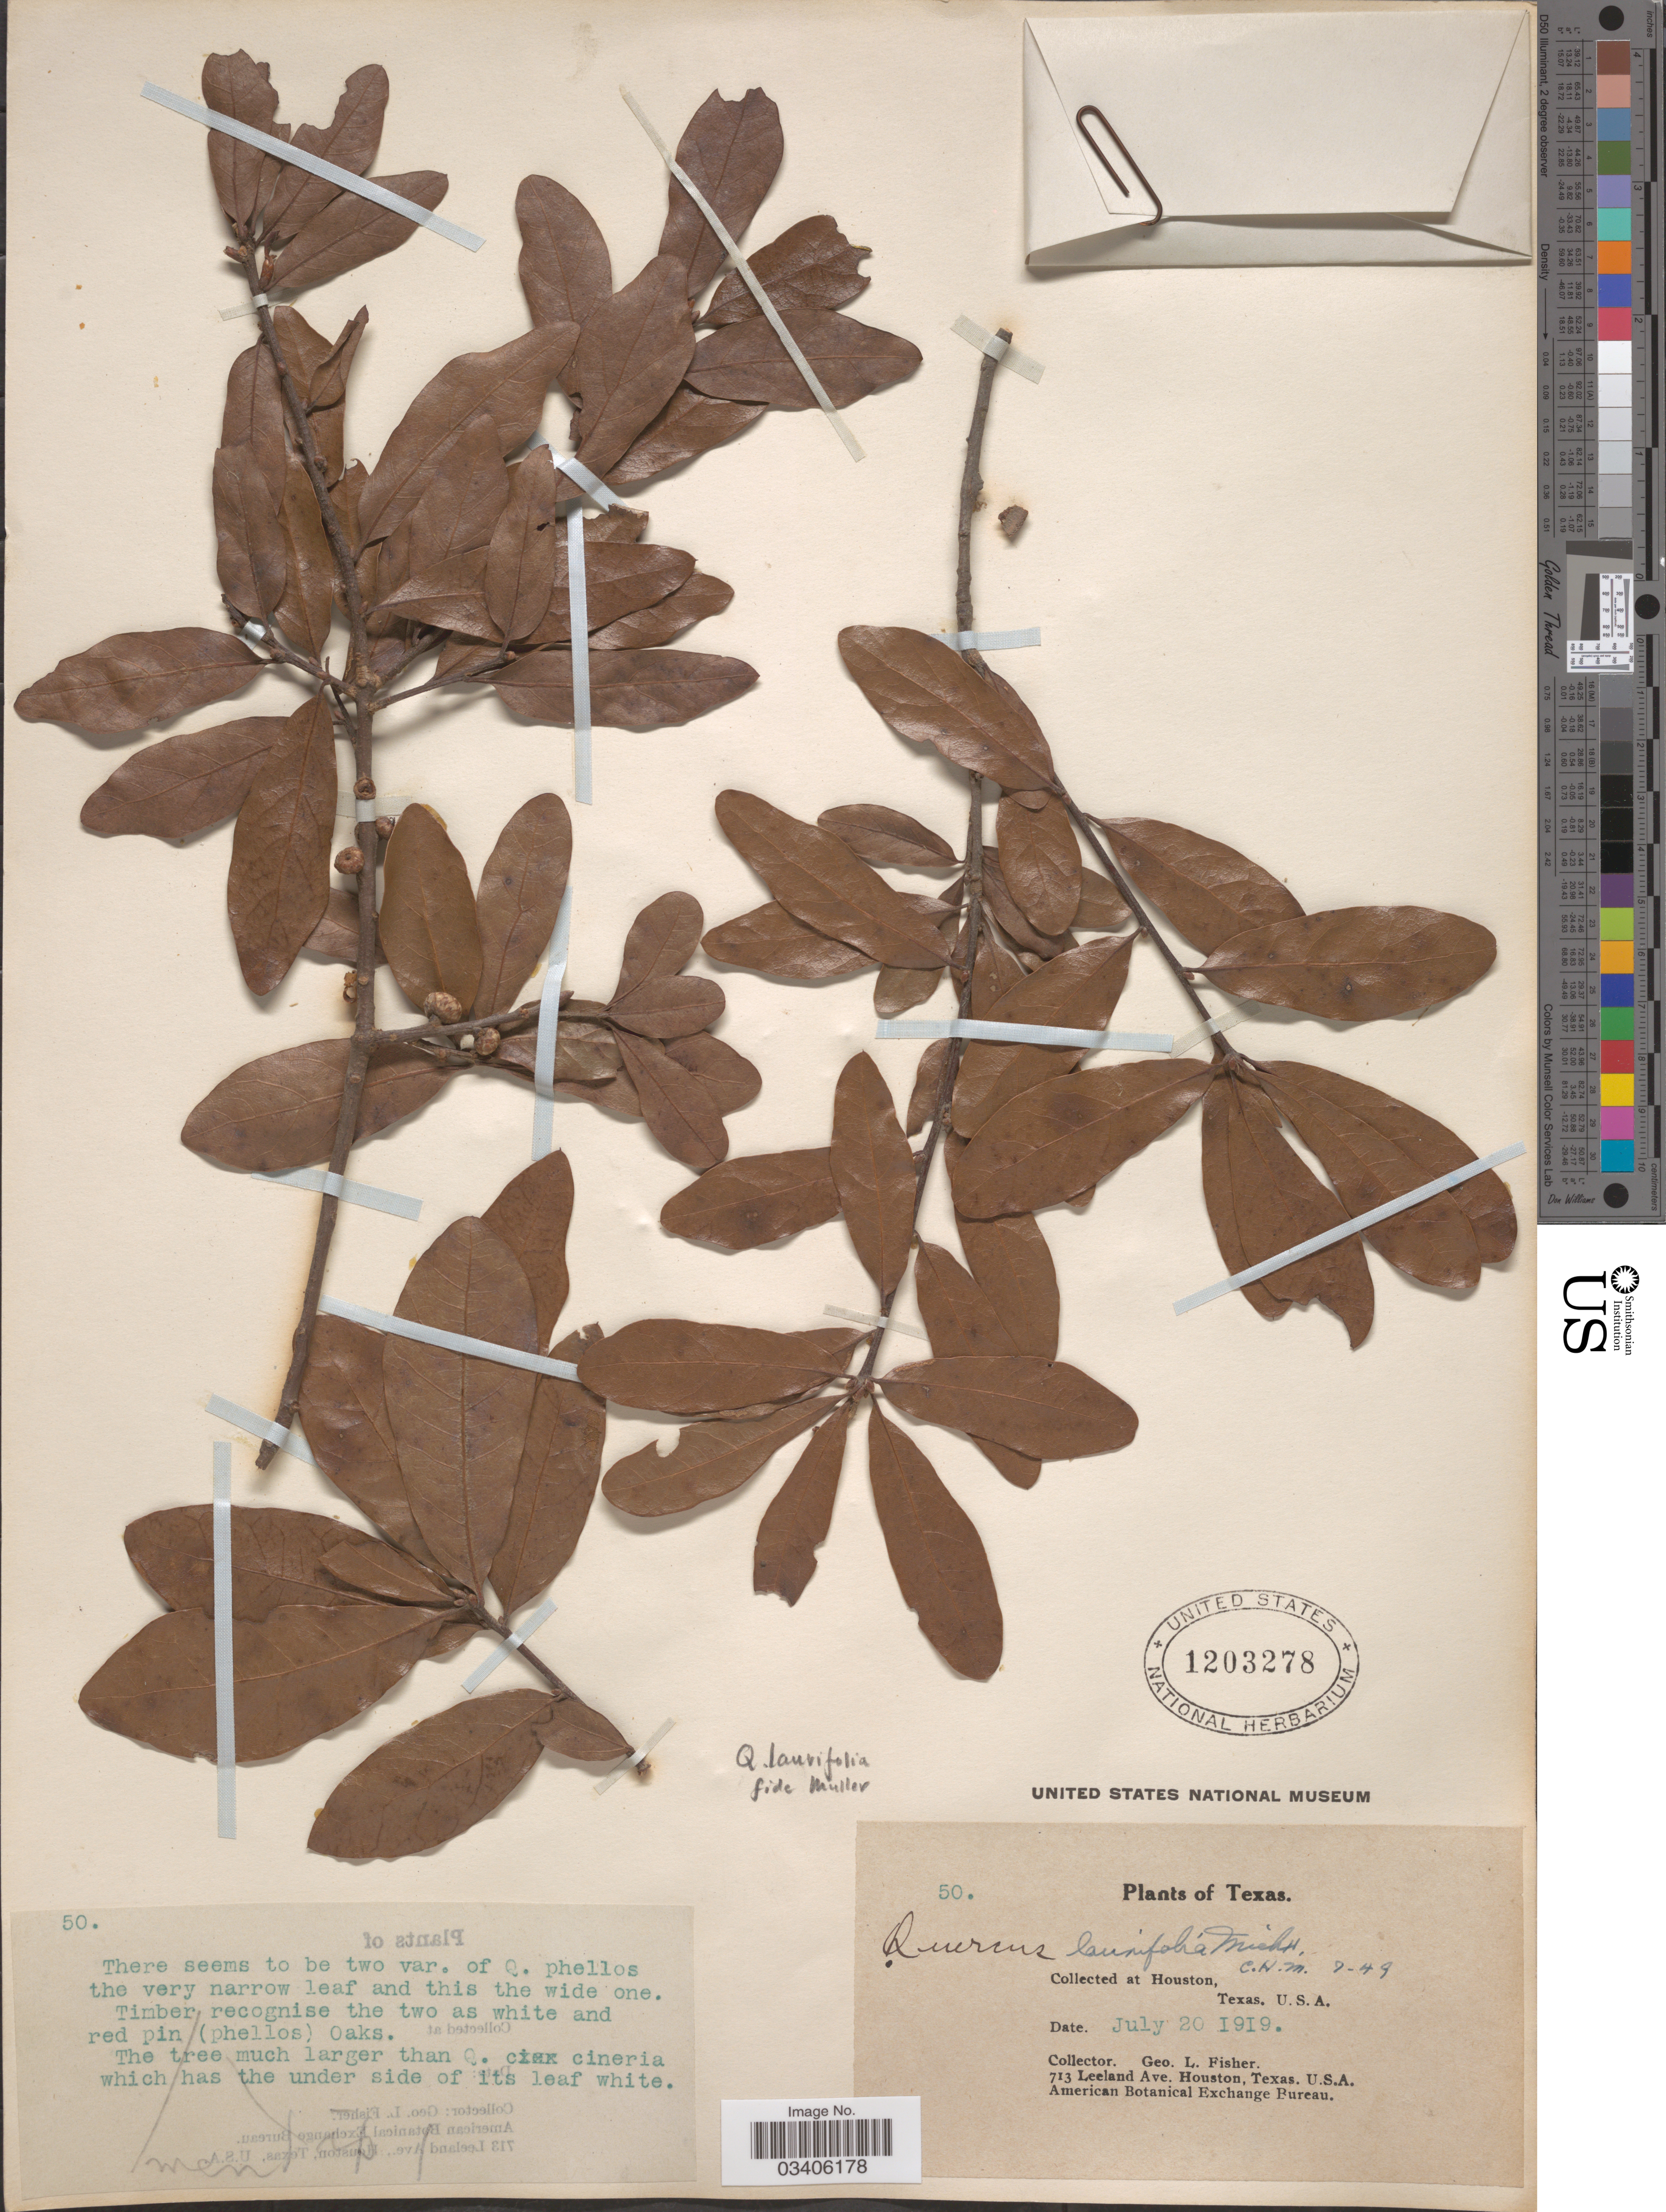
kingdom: Plantae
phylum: Tracheophyta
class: Magnoliopsida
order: Fagales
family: Fagaceae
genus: Quercus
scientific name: Quercus laurifolia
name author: Michx.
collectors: G. L. Fisher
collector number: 50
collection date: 1919-07-20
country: United States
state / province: Texas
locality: Houston, U.S.A.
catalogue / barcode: US 1203278